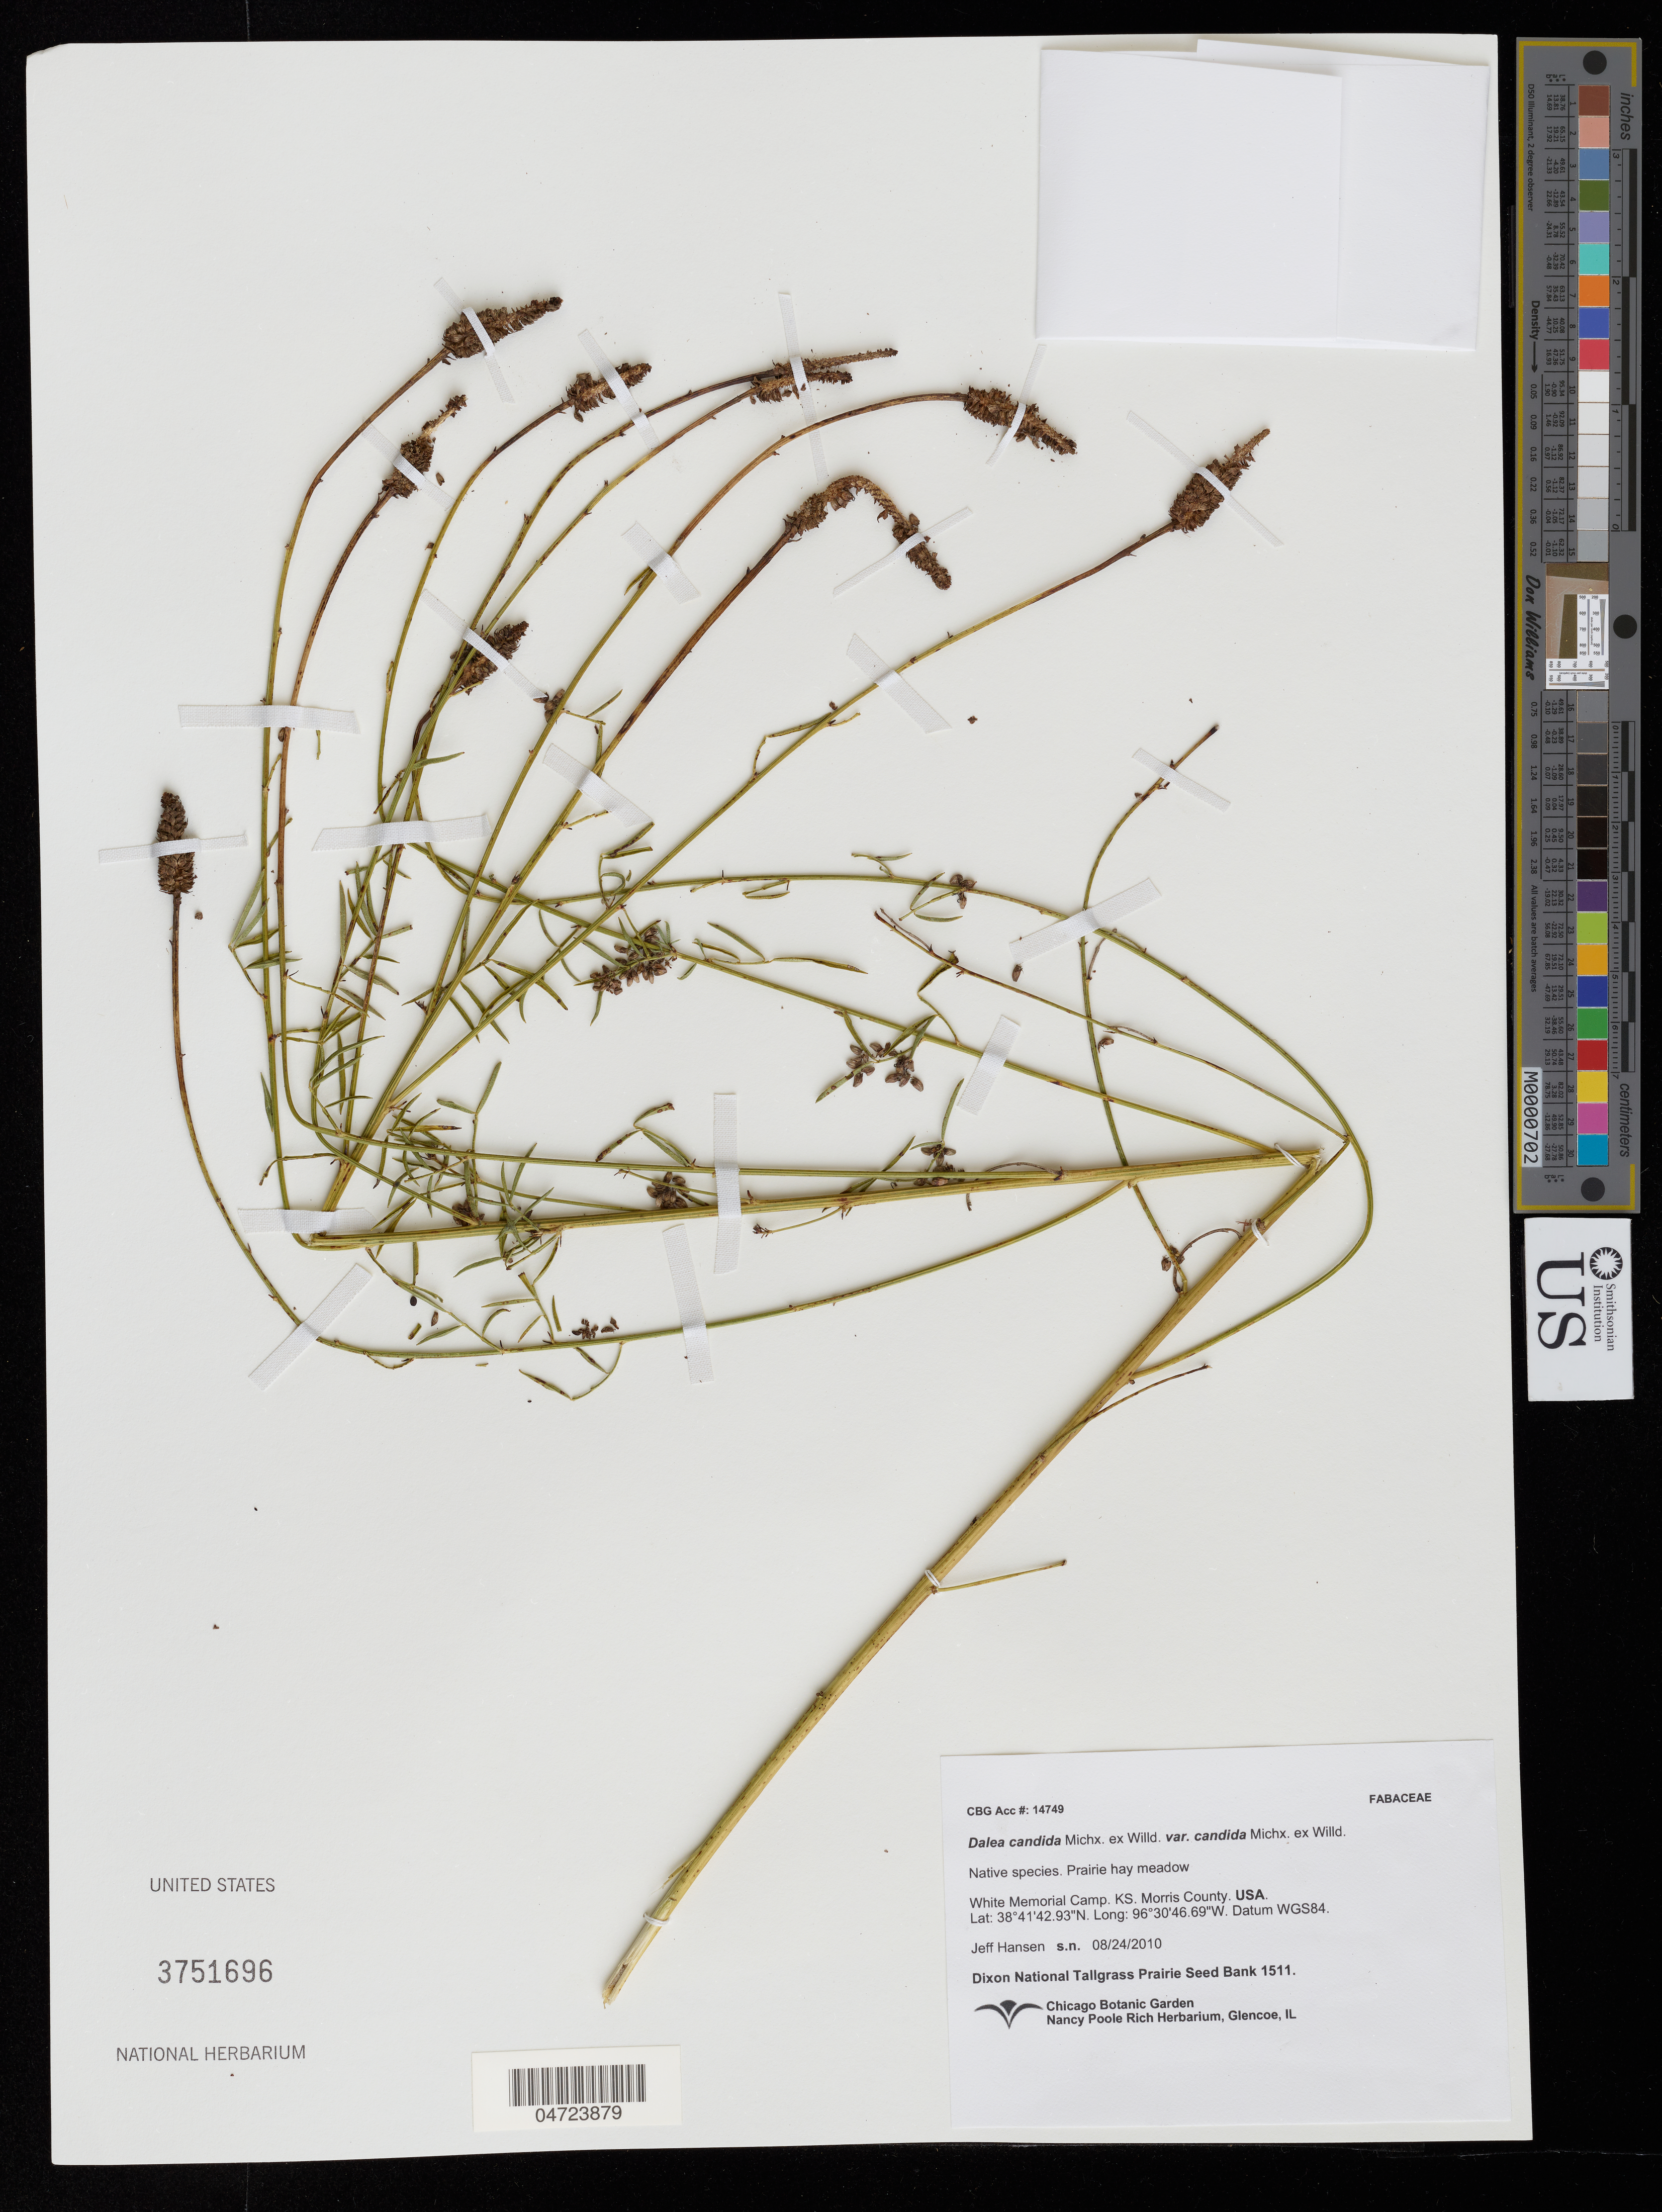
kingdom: Plantae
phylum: Tracheophyta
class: Magnoliopsida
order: Fabales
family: Fabaceae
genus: Dalea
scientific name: Dalea candida var. candida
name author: Michx. ex Willd.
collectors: J. Hansen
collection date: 2010-08-24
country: United States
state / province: Kansas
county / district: Morris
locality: White Memorial Camp. KS. Morris County. Datum WGS84.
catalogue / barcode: US 3751696